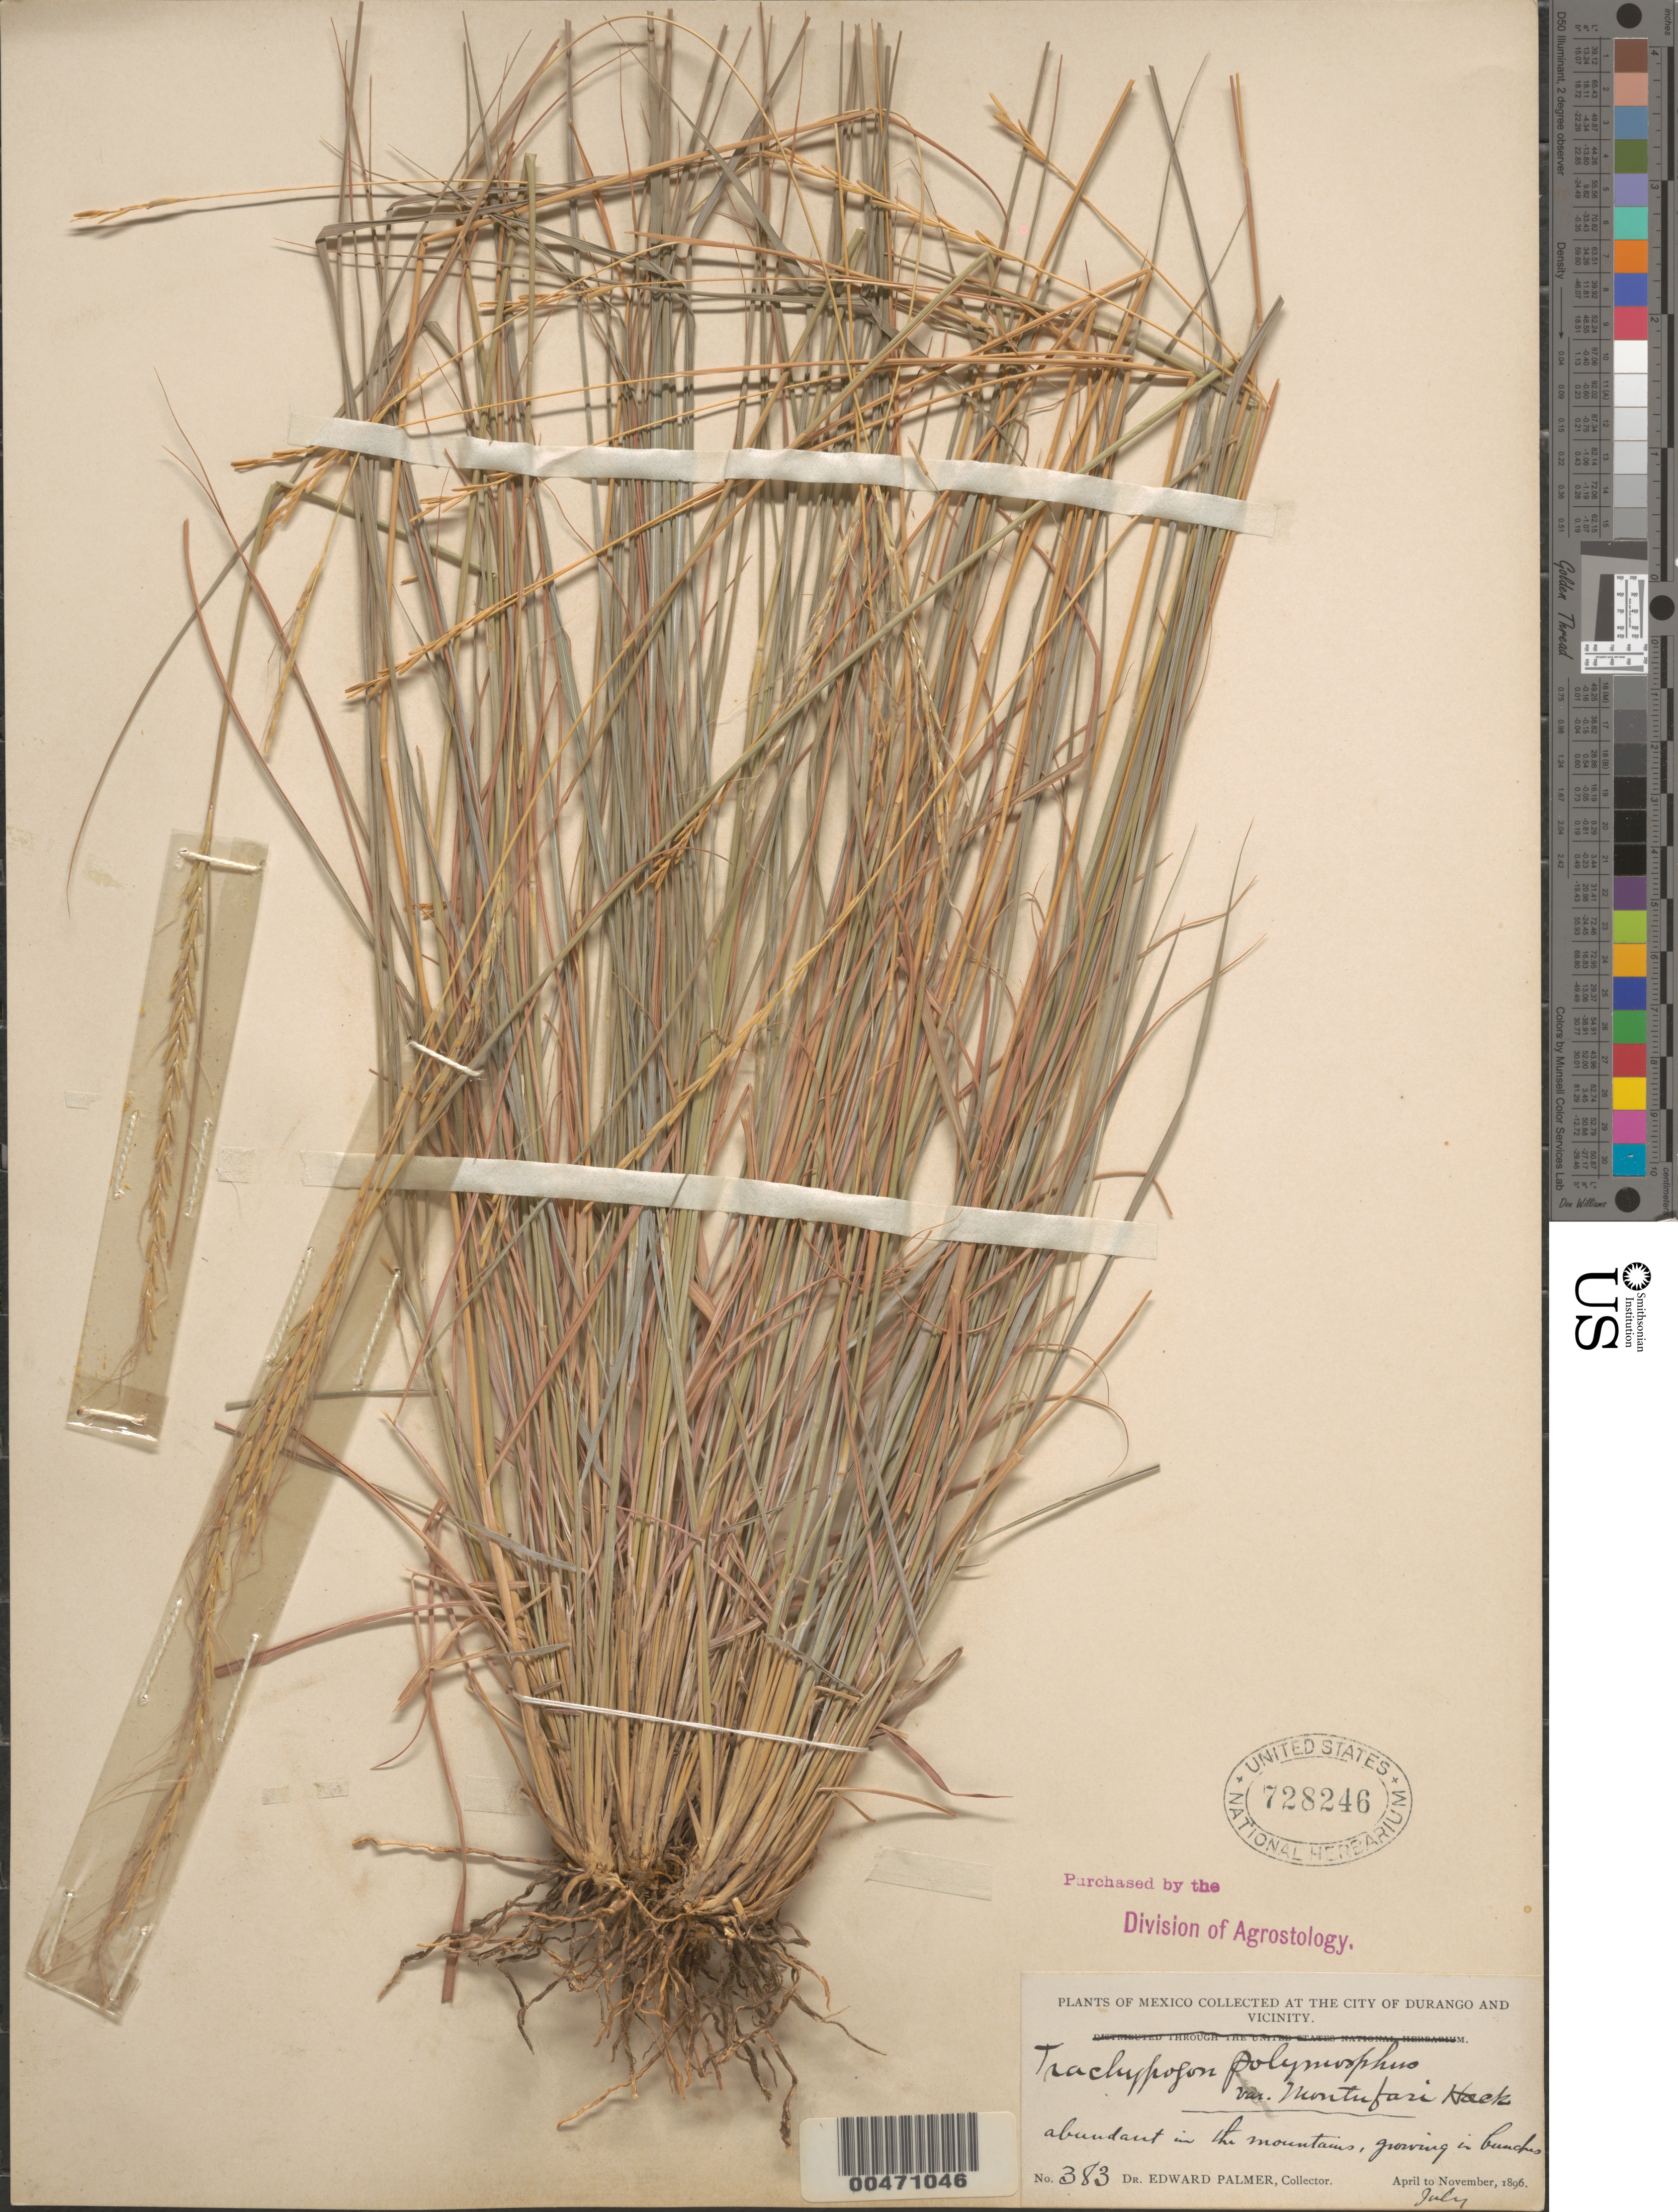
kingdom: Plantae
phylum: Tracheophyta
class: Liliopsida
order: Poales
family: Poaceae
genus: Trachypogon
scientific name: Trachypogon secundus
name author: (J. Presl) Scribn.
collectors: E. Palmer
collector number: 383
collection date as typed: Jul 1896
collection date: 1896-07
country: Mexico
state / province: Durango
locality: City of Durango & vicinity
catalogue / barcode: US 728746